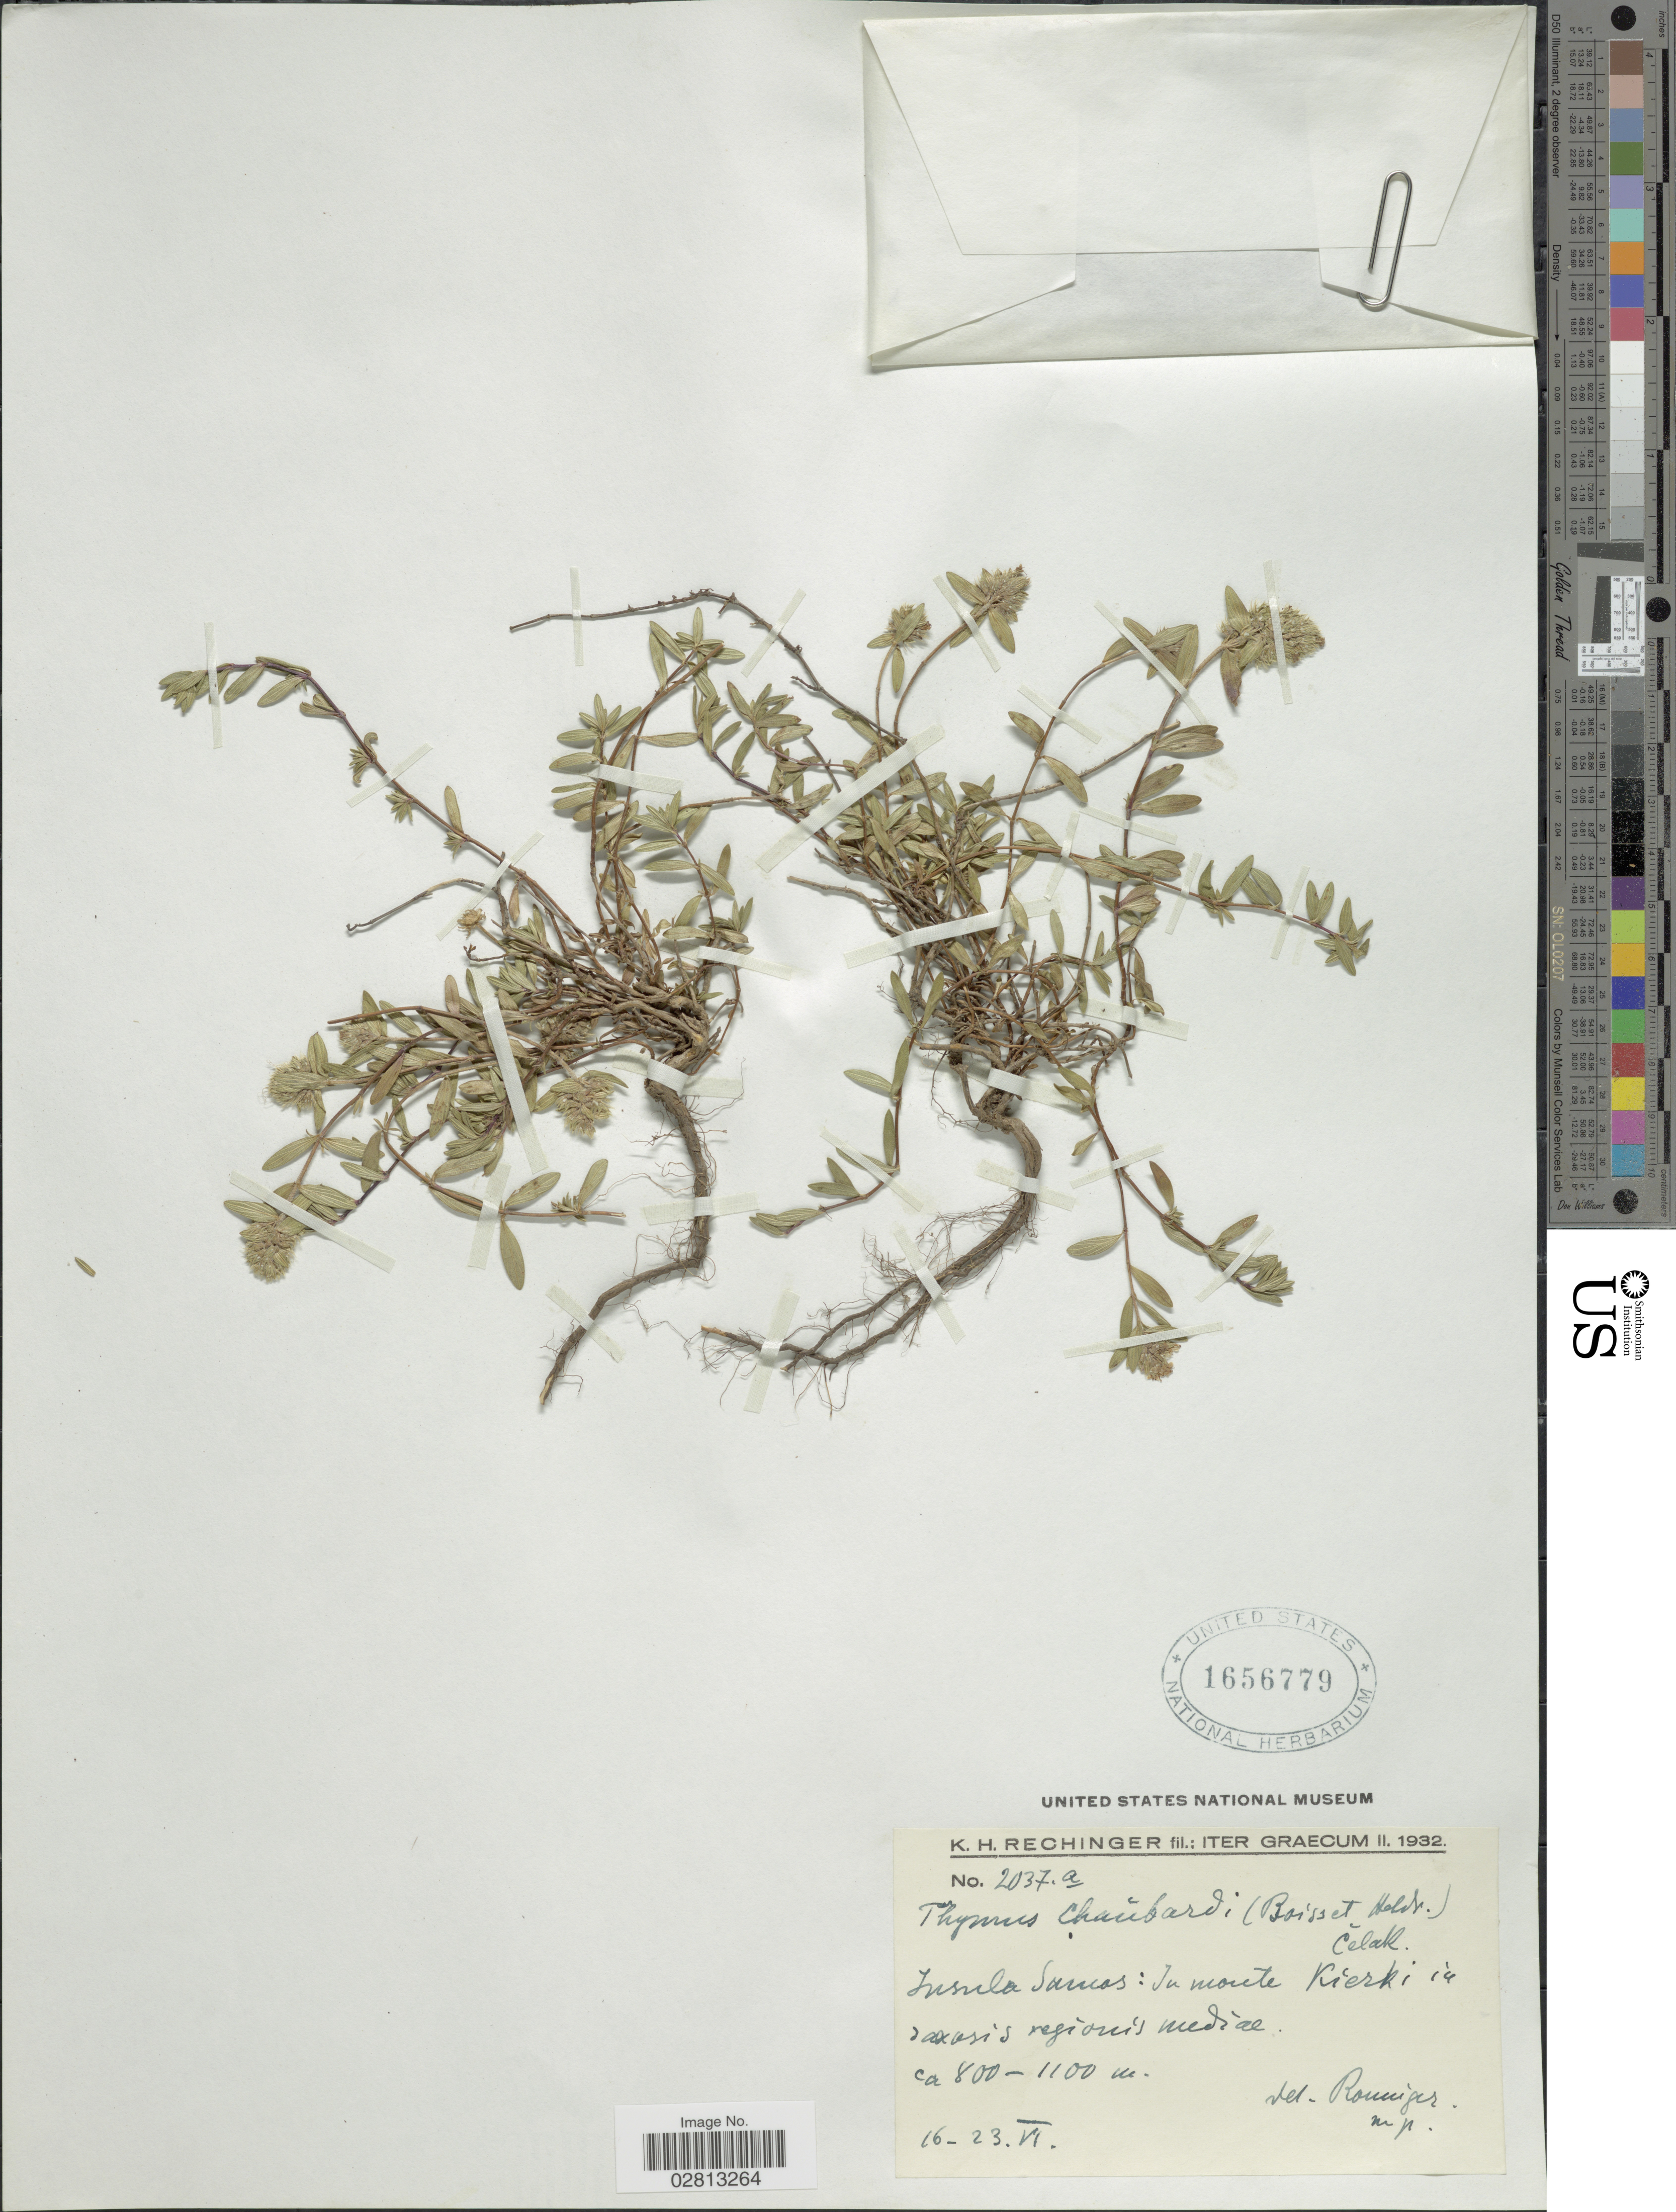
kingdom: Plantae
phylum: Tracheophyta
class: Magnoliopsida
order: Lamiales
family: Lamiaceae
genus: Thymus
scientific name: Thymus chaubardii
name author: (Rchb. f.) Čelak.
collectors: K. H. Rechinger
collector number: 2037a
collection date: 1932-06-16/1932-06-23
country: Greece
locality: Iter Graecum, Insula Saucas, In monte Kierki in saxosis regionis mediae.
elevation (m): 800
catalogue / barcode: US 1656779